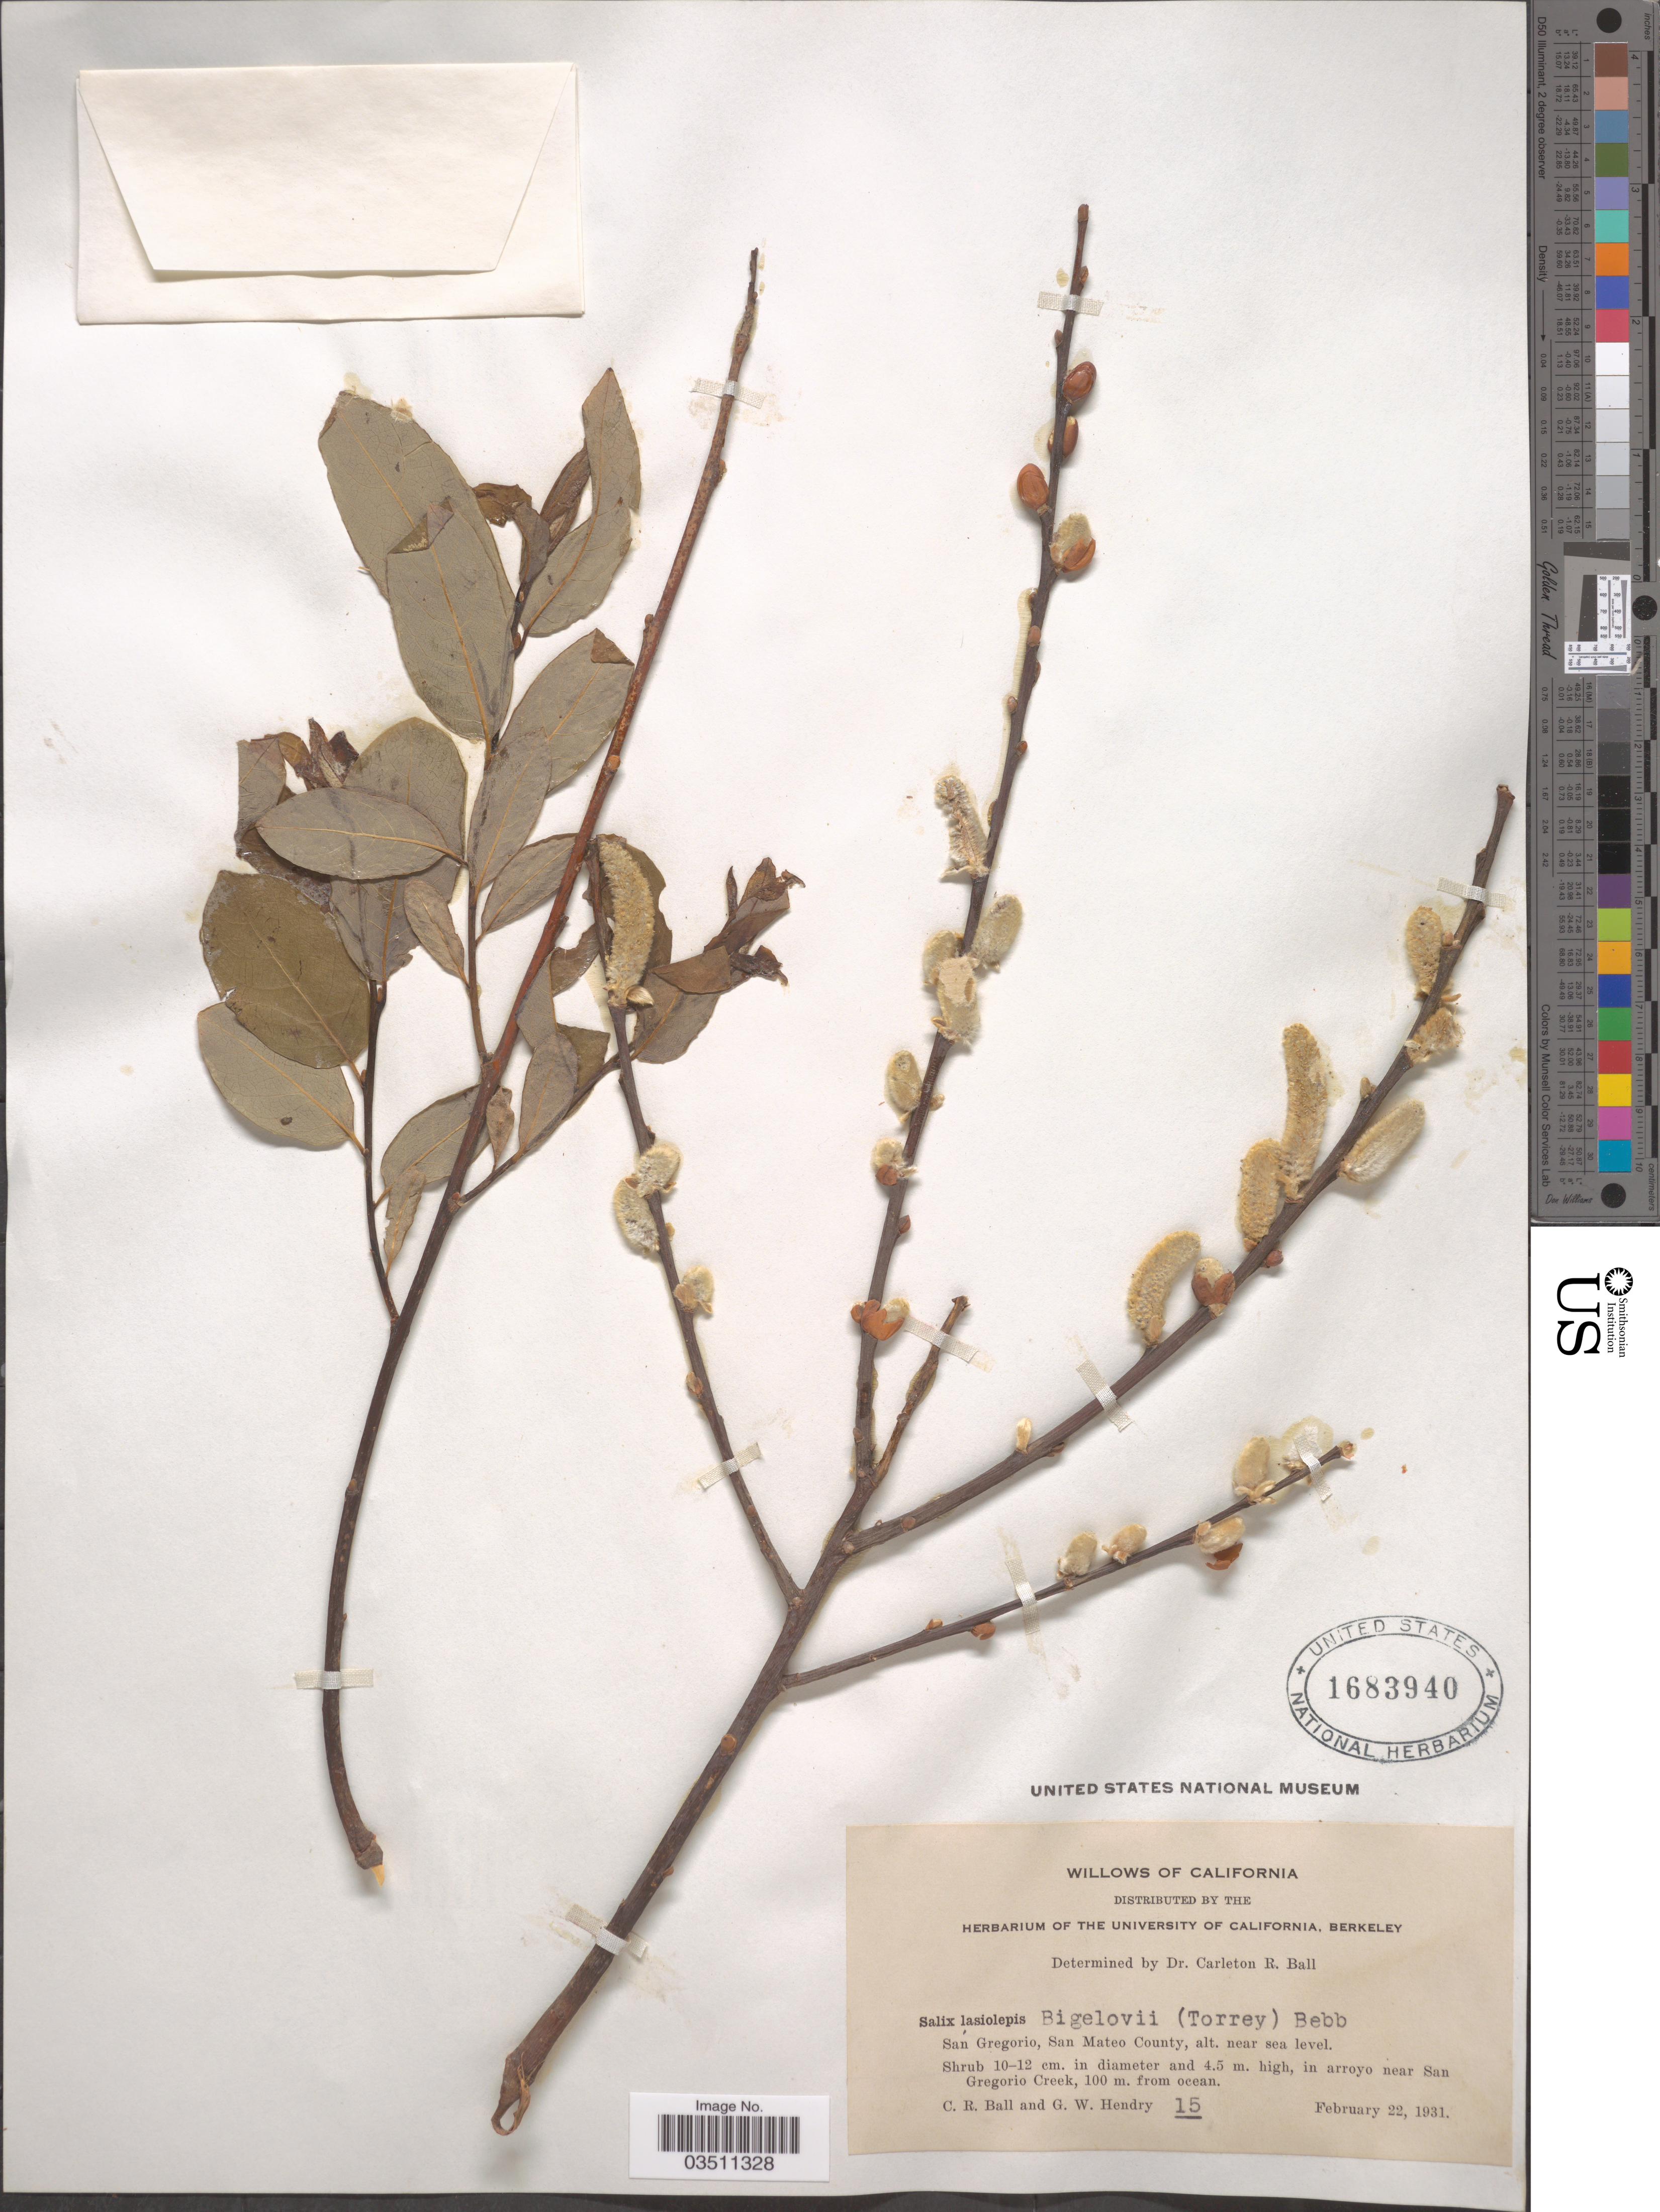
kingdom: Plantae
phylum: Tracheophyta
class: Magnoliopsida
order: Malpighiales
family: Salicaceae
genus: Salix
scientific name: Salix lasiolepis var. bigelovii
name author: Benth.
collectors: C. R. Ball & G. Hendry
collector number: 15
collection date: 1931-02-22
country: United States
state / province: California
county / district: San Mateo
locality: San Gregorio, San Mateo County.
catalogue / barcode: US 1683940